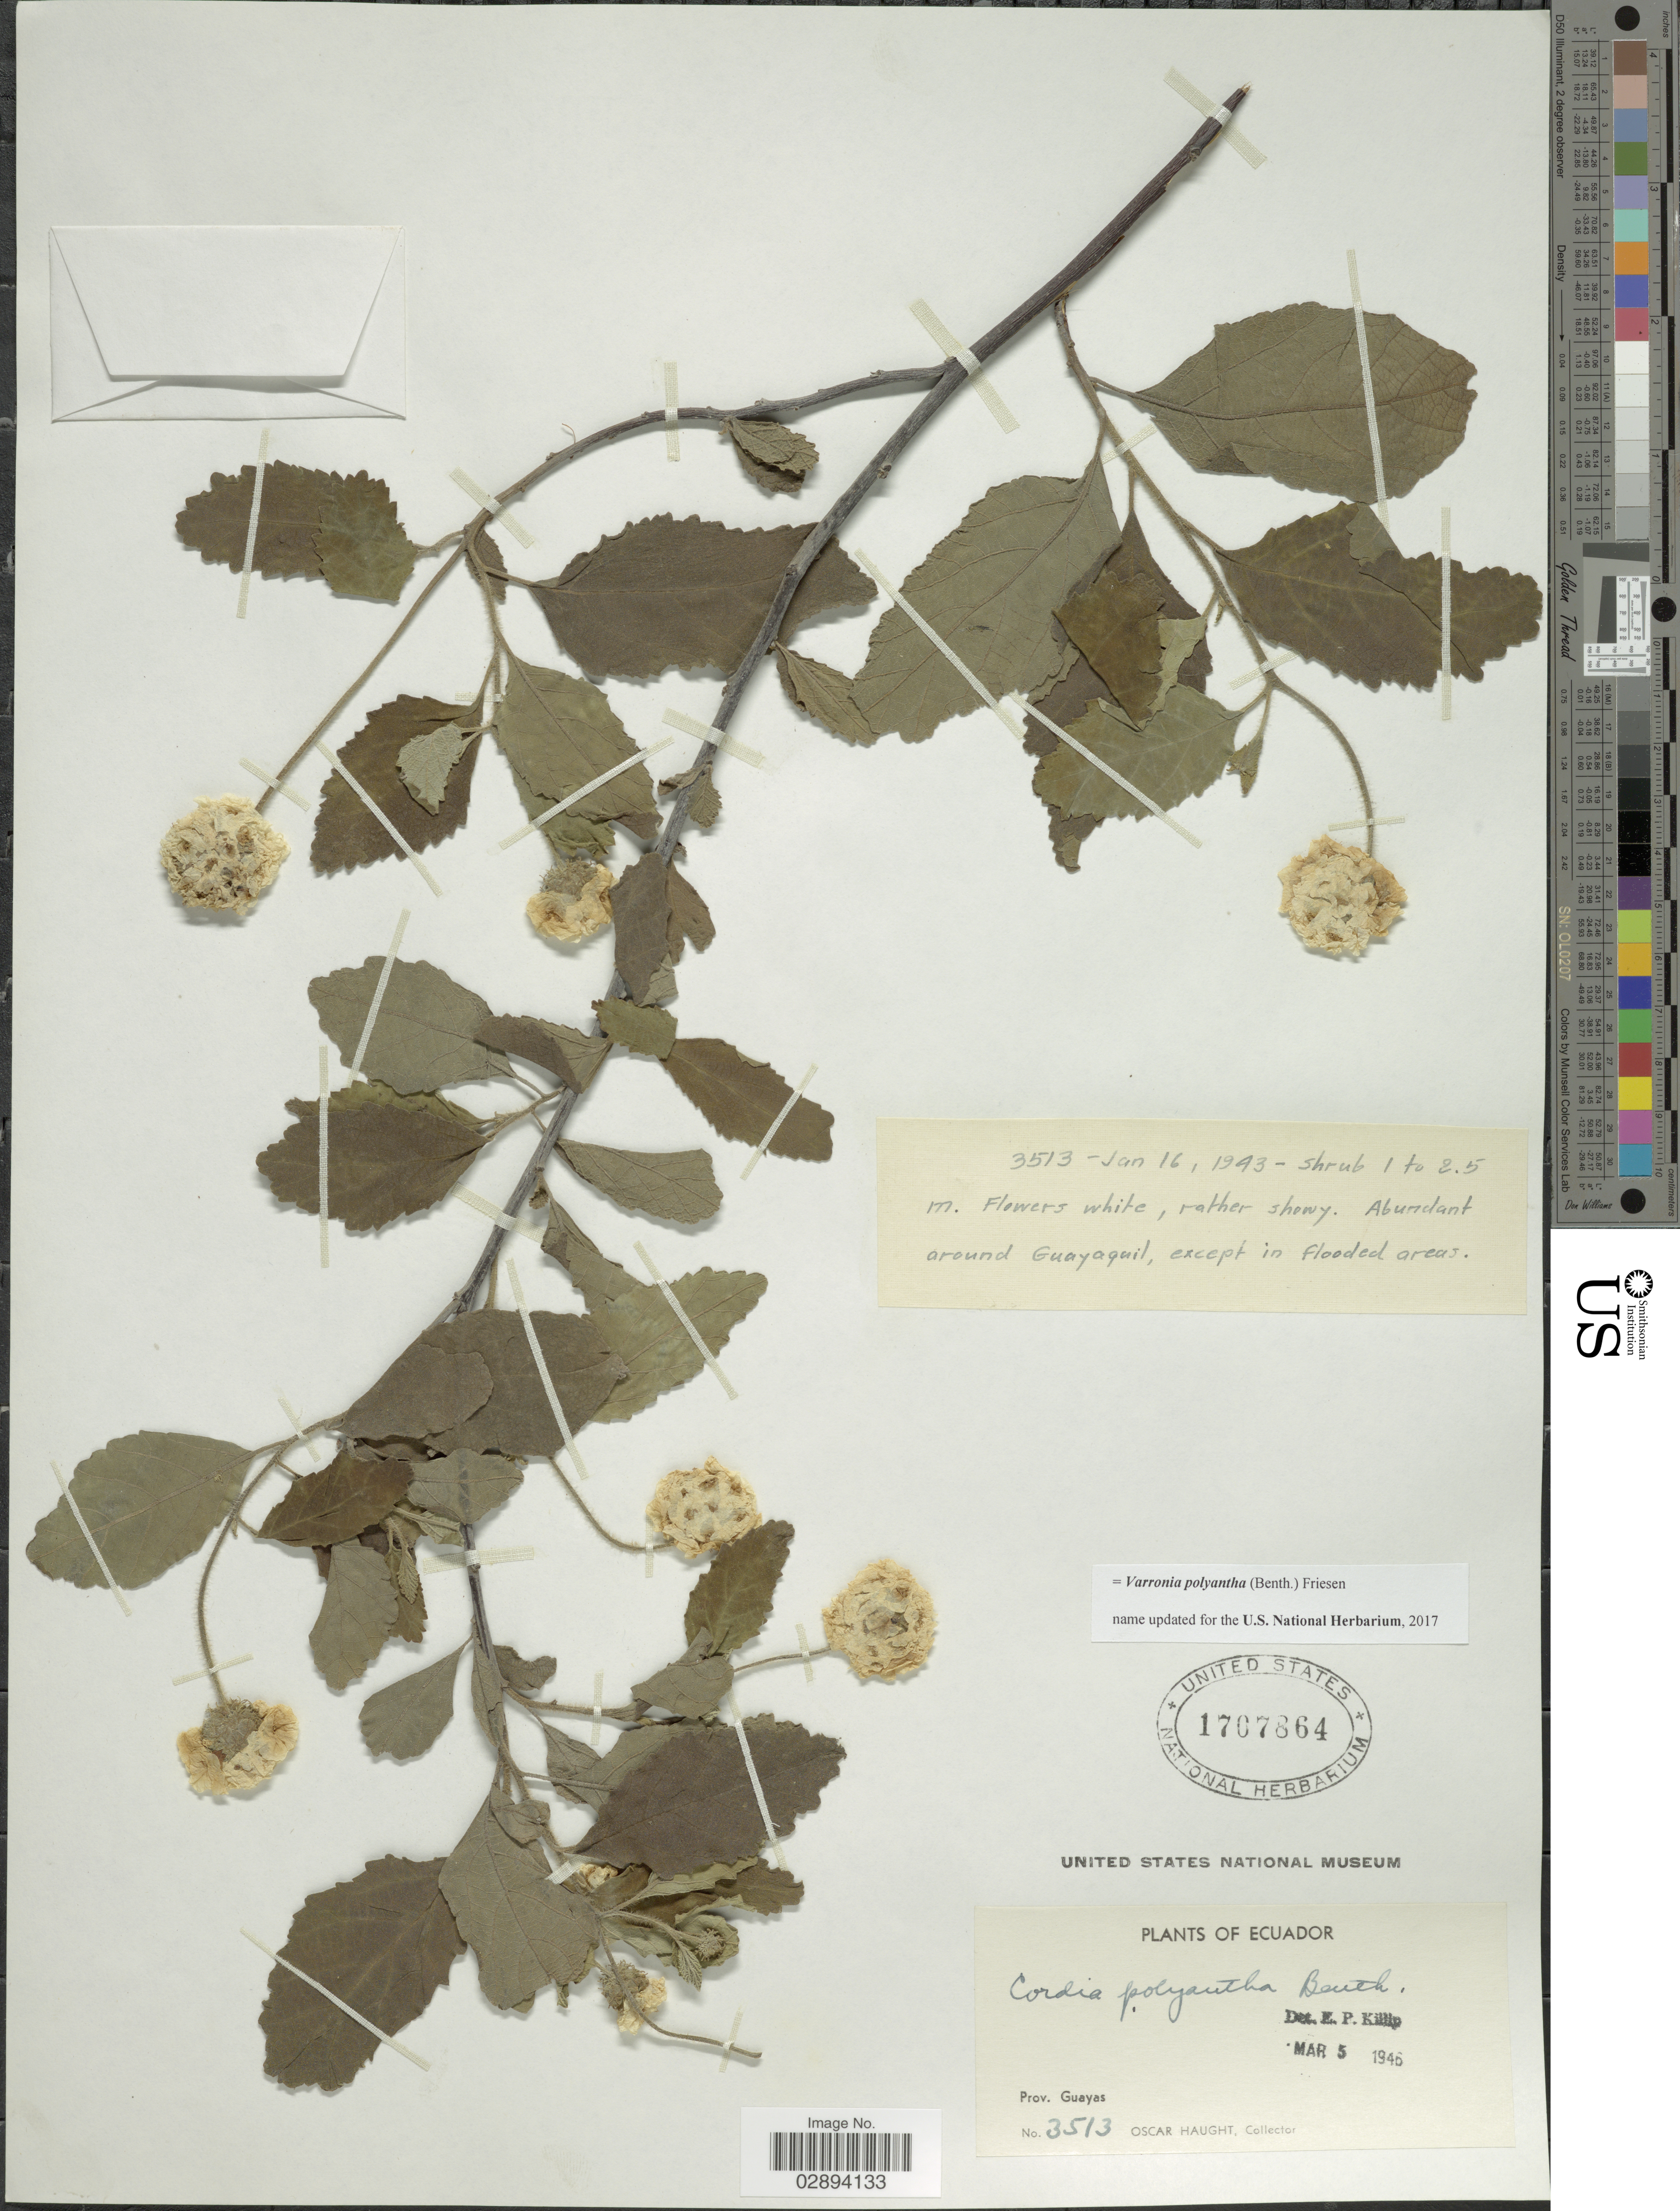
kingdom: Plantae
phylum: Tracheophyta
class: Magnoliopsida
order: Boraginales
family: Cordiaceae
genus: Varronia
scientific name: Varronia polyantha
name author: (Benth.) Friesen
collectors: O. Haught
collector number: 3513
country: Ecuador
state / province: Guayas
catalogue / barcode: US 1707864